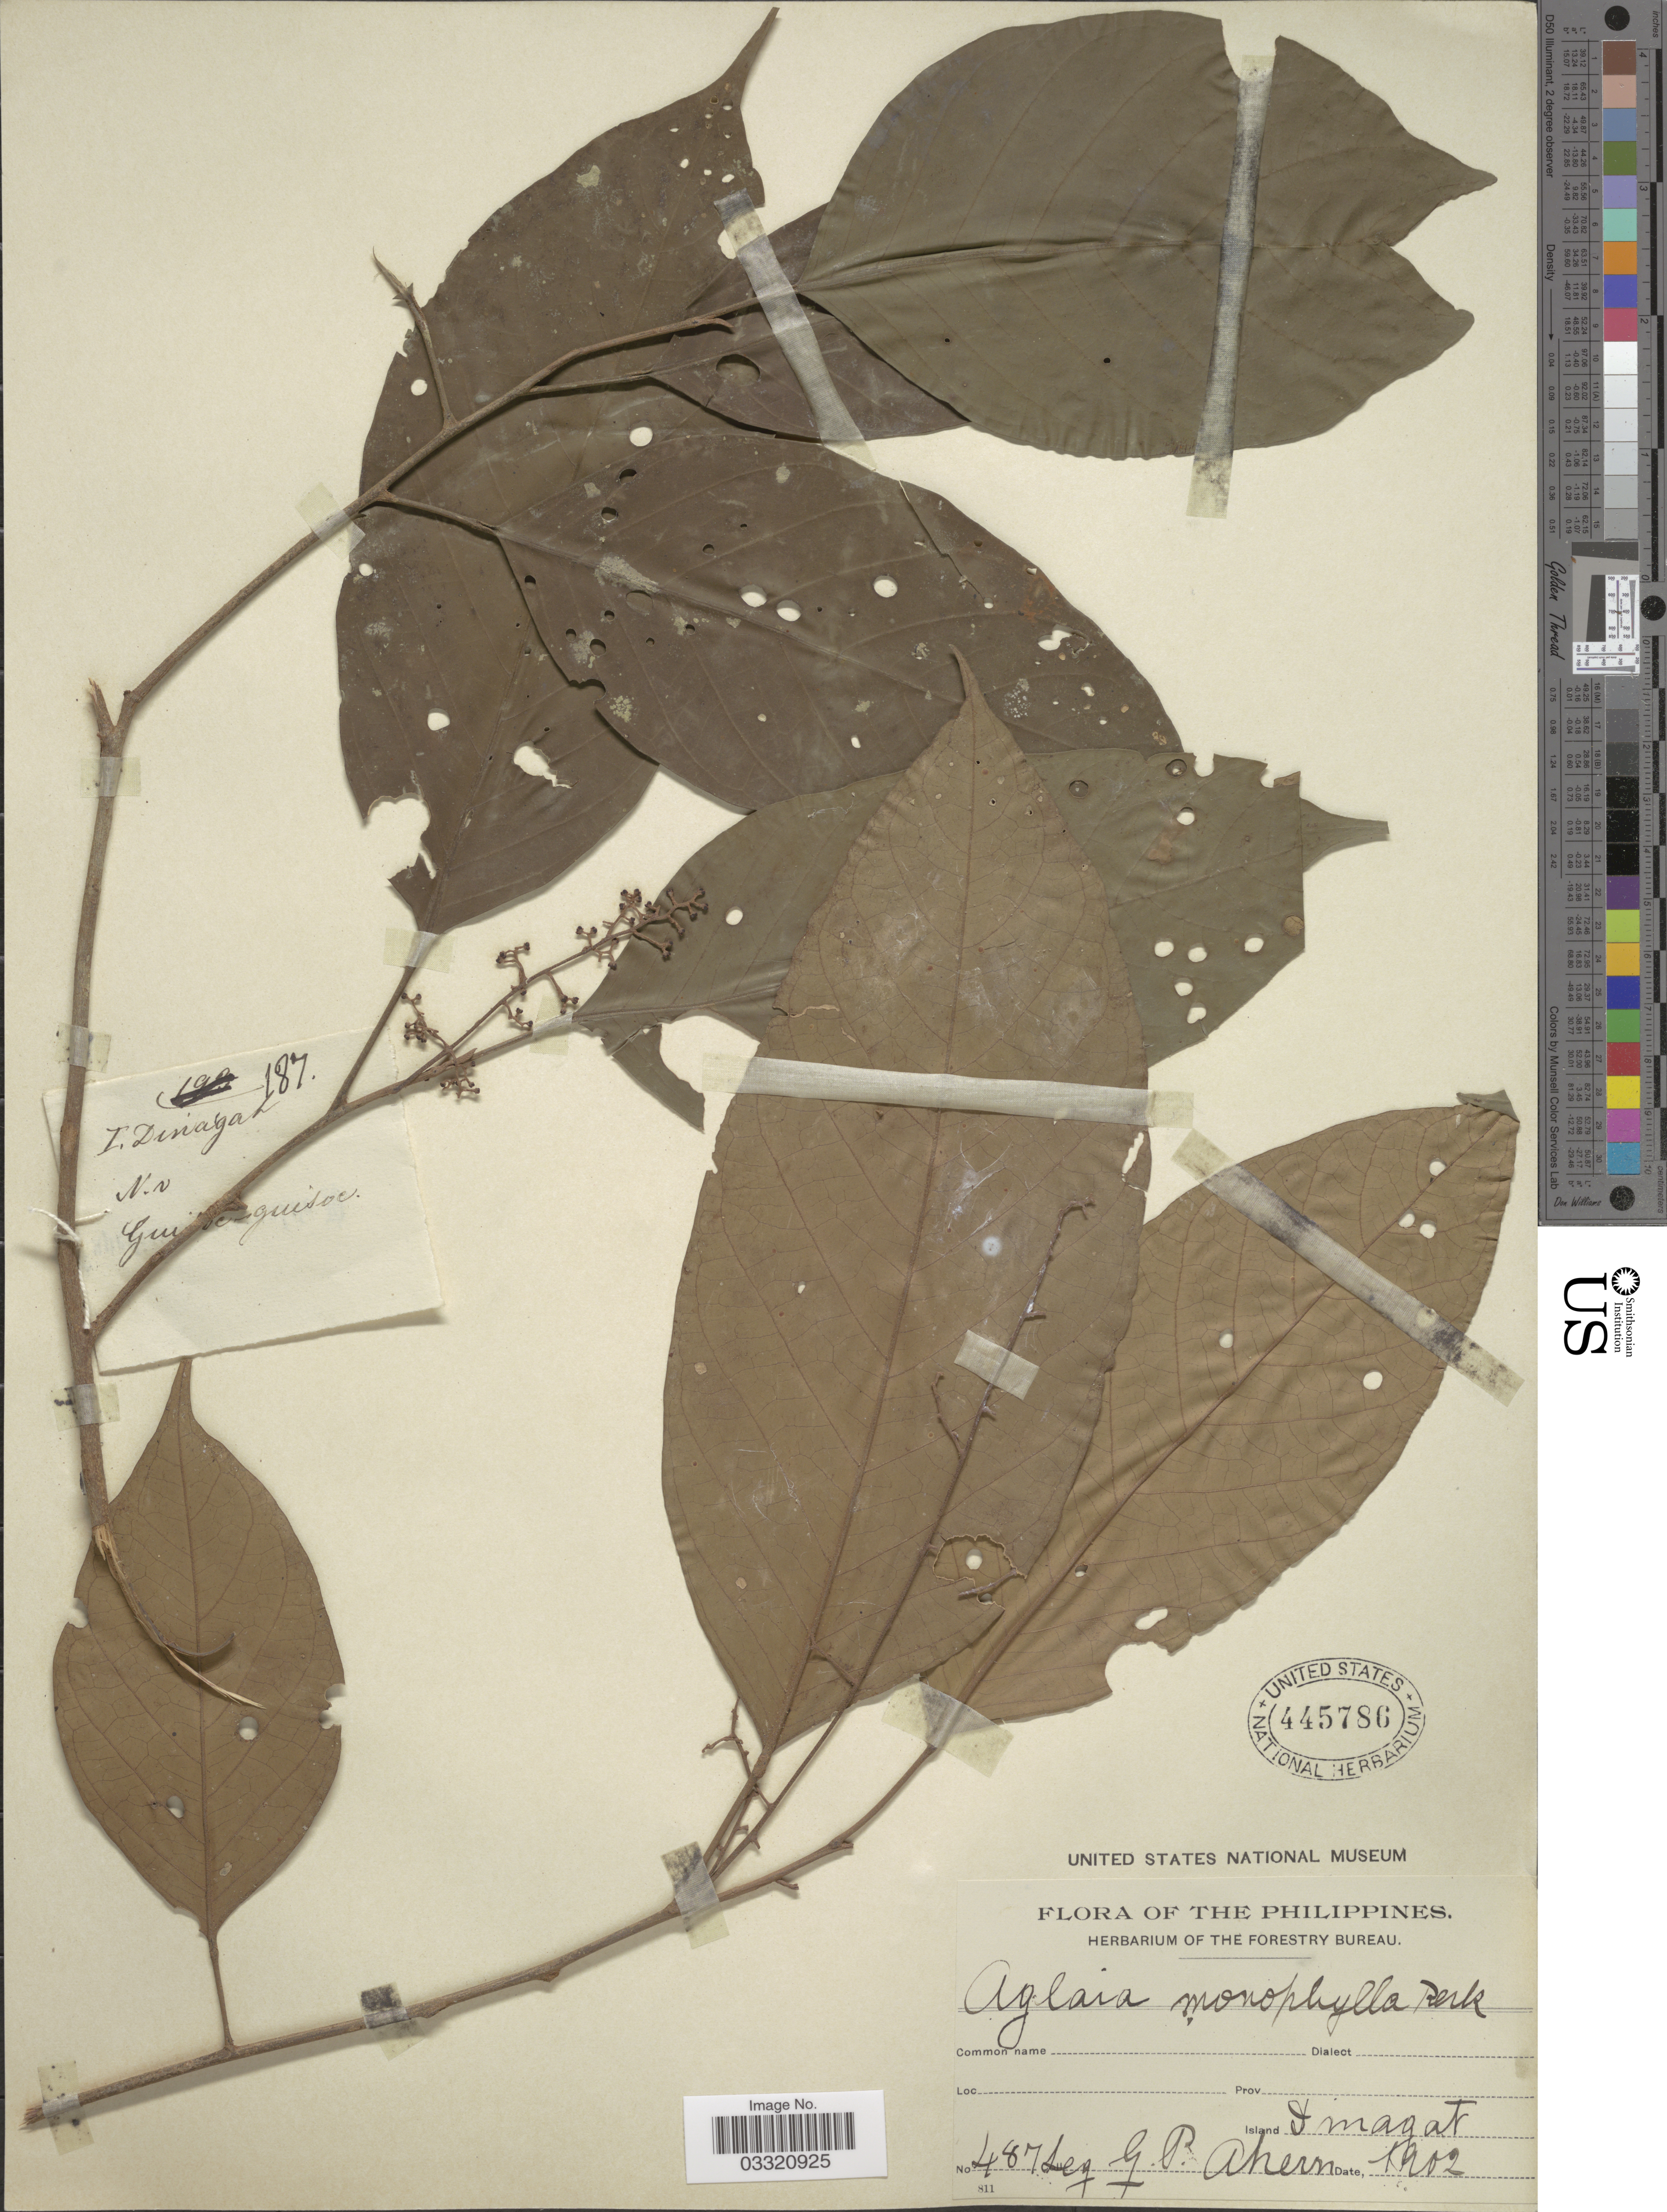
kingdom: Plantae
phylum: Tracheophyta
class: Magnoliopsida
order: Sapindales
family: Meliaceae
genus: Aglaia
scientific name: Aglaia luzoniensis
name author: (S. Vidal) Merr. & Rolfe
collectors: G. Ahern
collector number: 487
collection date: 1902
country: Philippines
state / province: Caraga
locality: Island Dinagat.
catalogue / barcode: US 445786